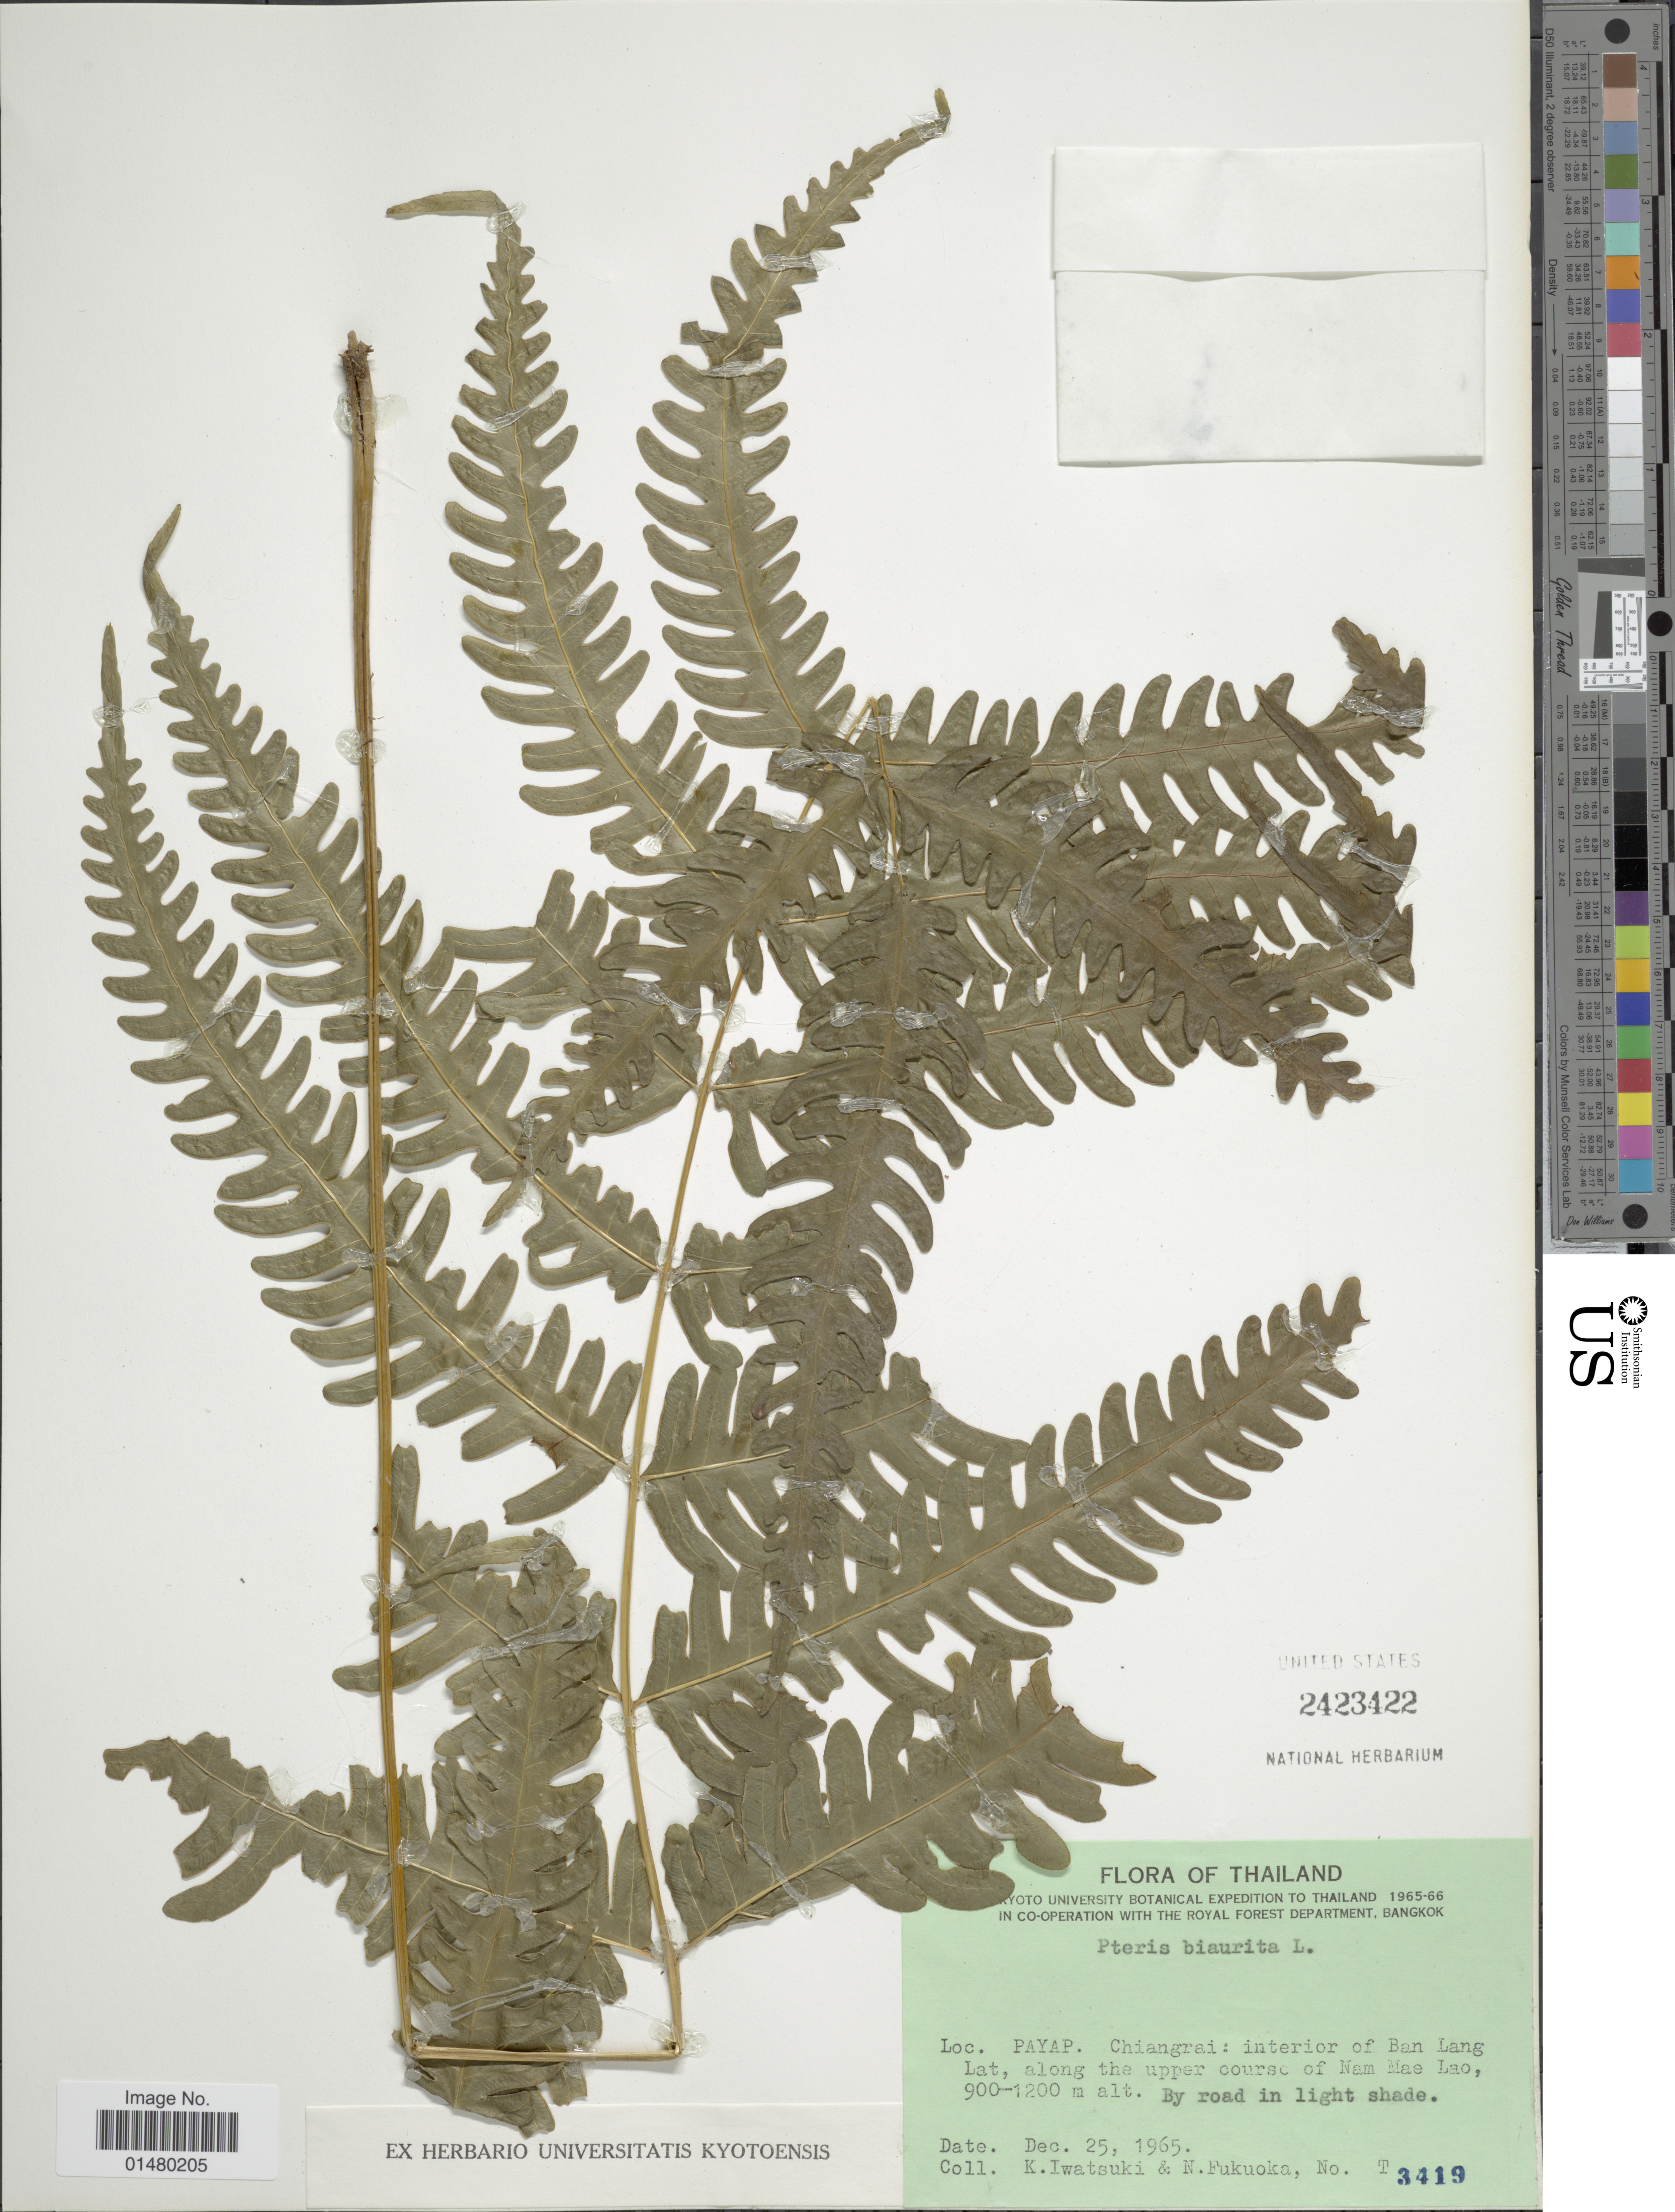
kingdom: Plantae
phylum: Tracheophyta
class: Polypodiopsida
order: Polypodiales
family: Pteridaceae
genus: Pteris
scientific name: Pteris biaurita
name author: L.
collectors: K. Iwatsuki & N. Fukuoka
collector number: T 3419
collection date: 1965-12-25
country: Thailand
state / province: Chiang Mai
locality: Payap. Chiangrai: interior of Ban Lang Lat, along the upper course of Nam Mae Lao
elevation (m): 900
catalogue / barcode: US 2423422